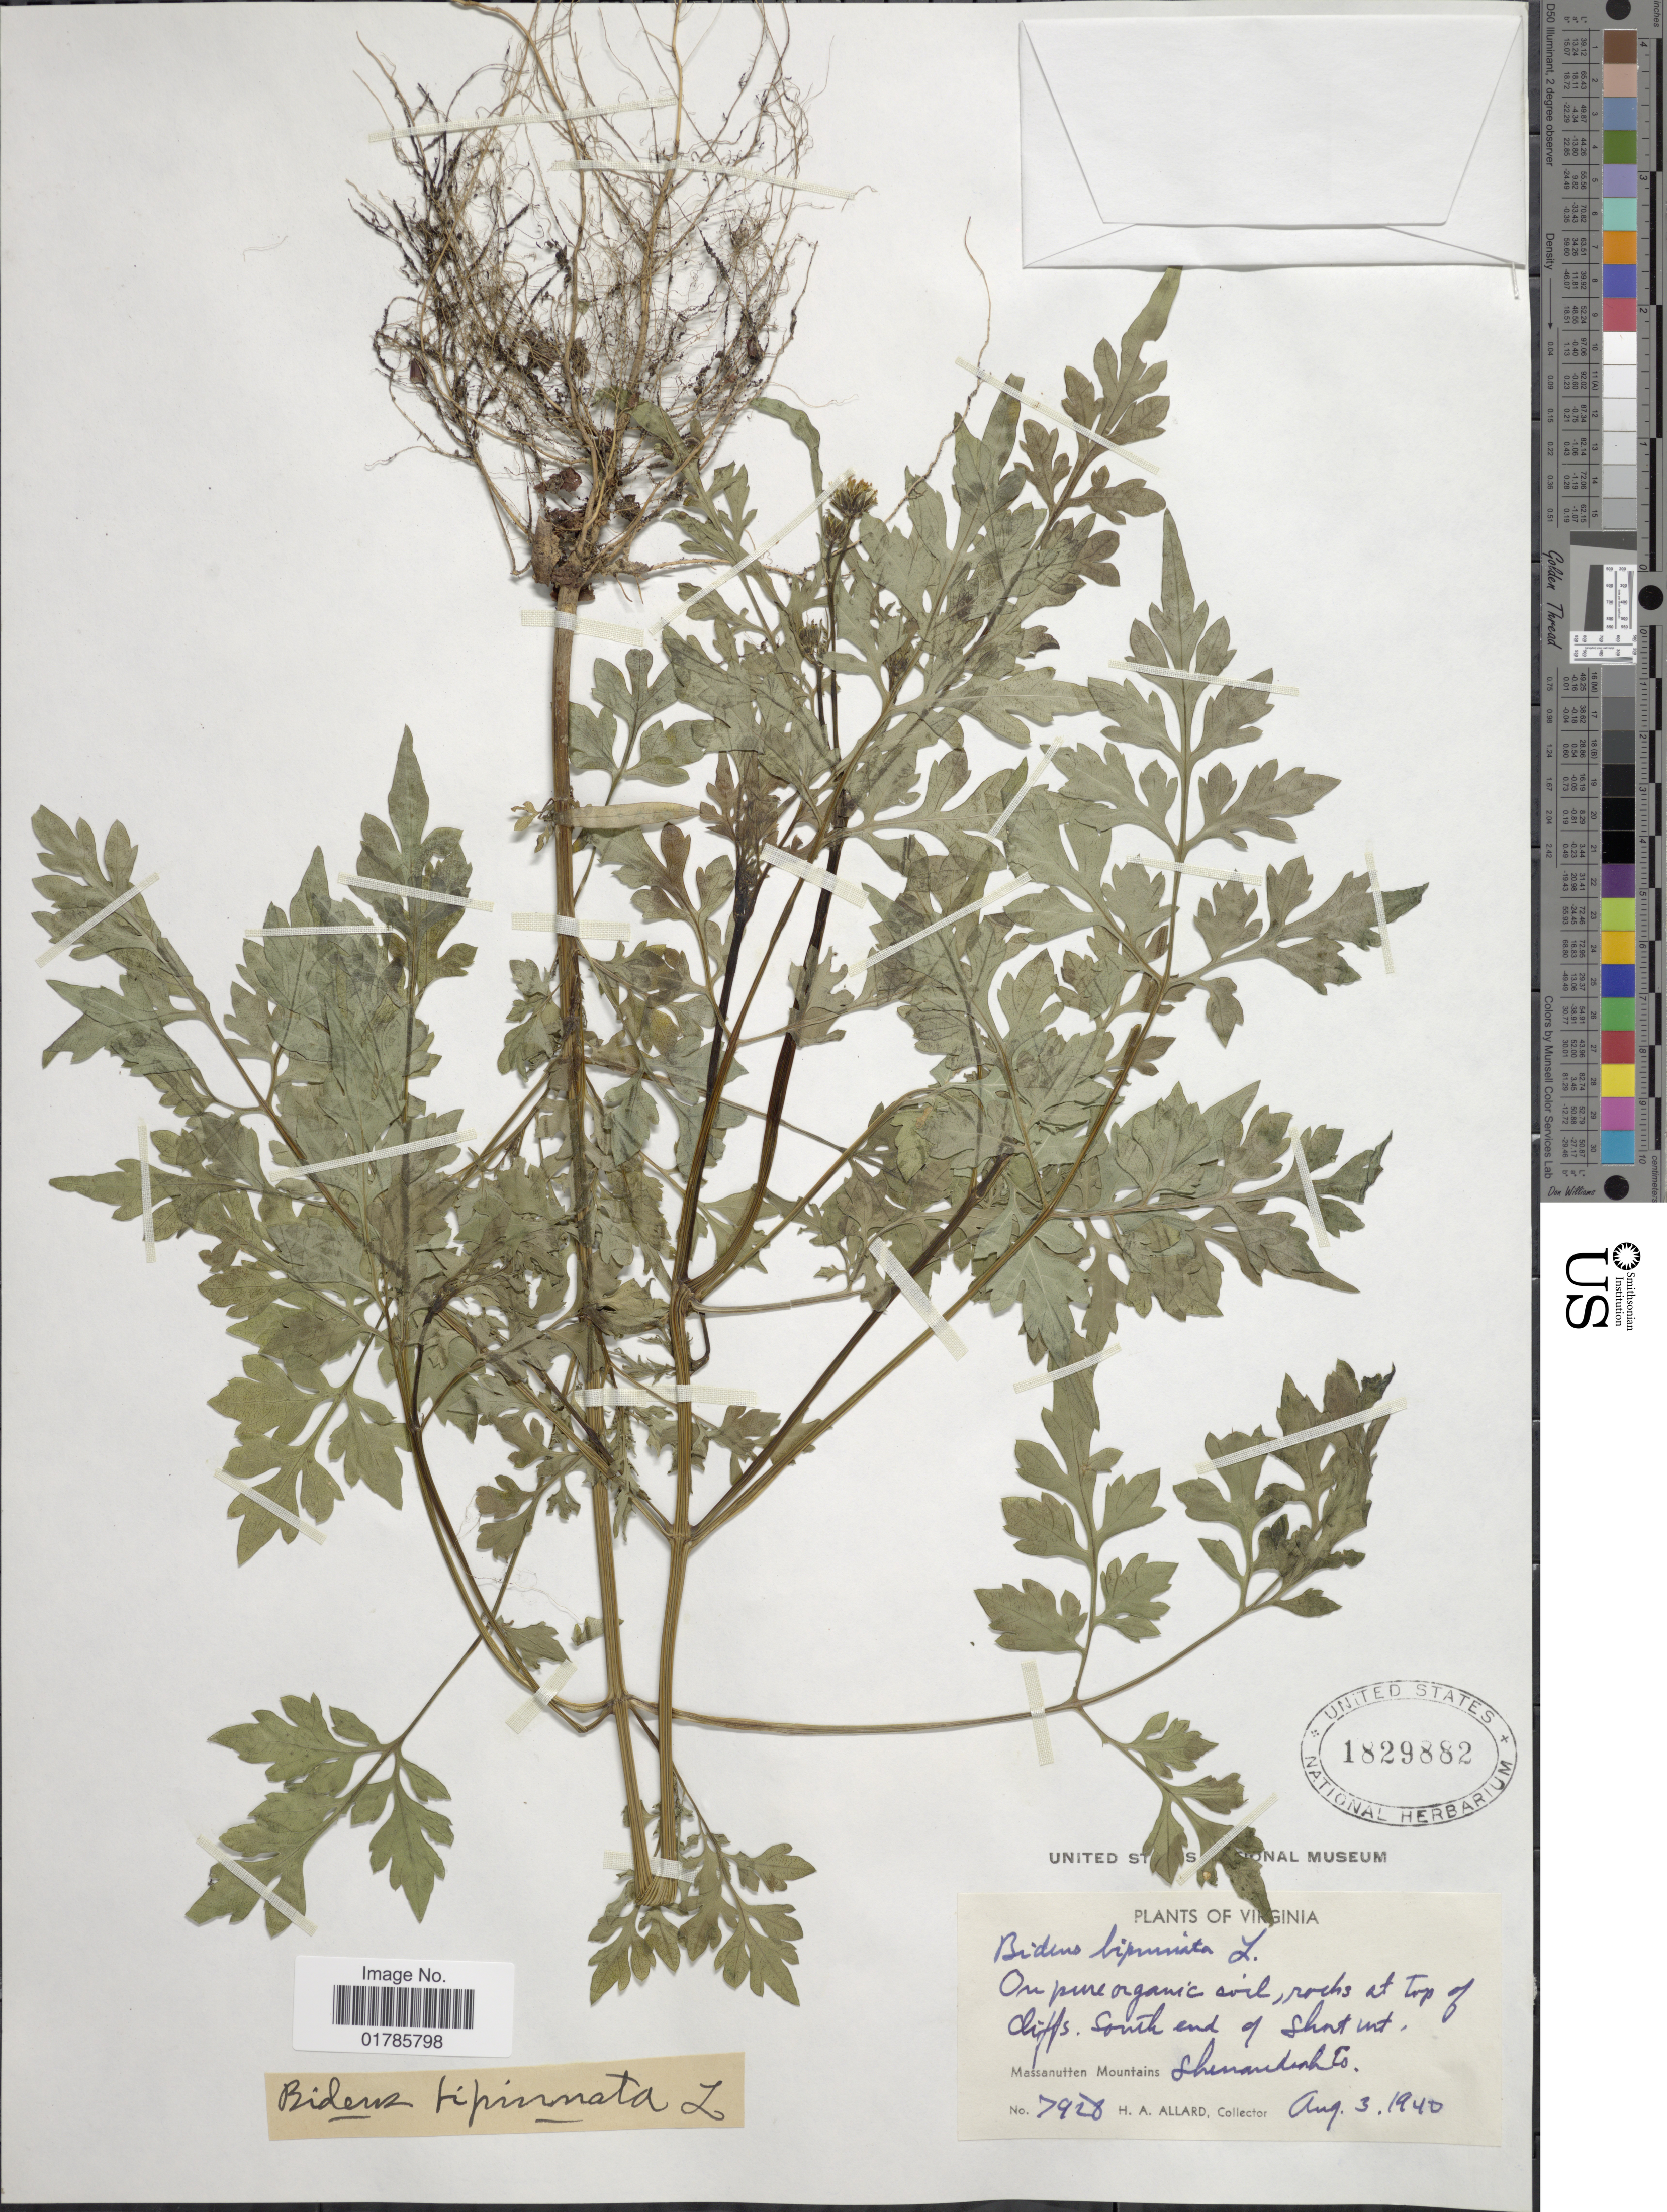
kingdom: Plantae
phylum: Tracheophyta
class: Magnoliopsida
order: Asterales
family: Asteraceae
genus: Bidens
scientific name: Bidens bipinnata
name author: L.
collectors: H. A. Allard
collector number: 7928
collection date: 1940-08-03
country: United States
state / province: Virginia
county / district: Shenandoah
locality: At top of cliffs, south end of short mt., Massanutten Mountains, Shenandoah Co.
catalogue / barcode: US 1829882